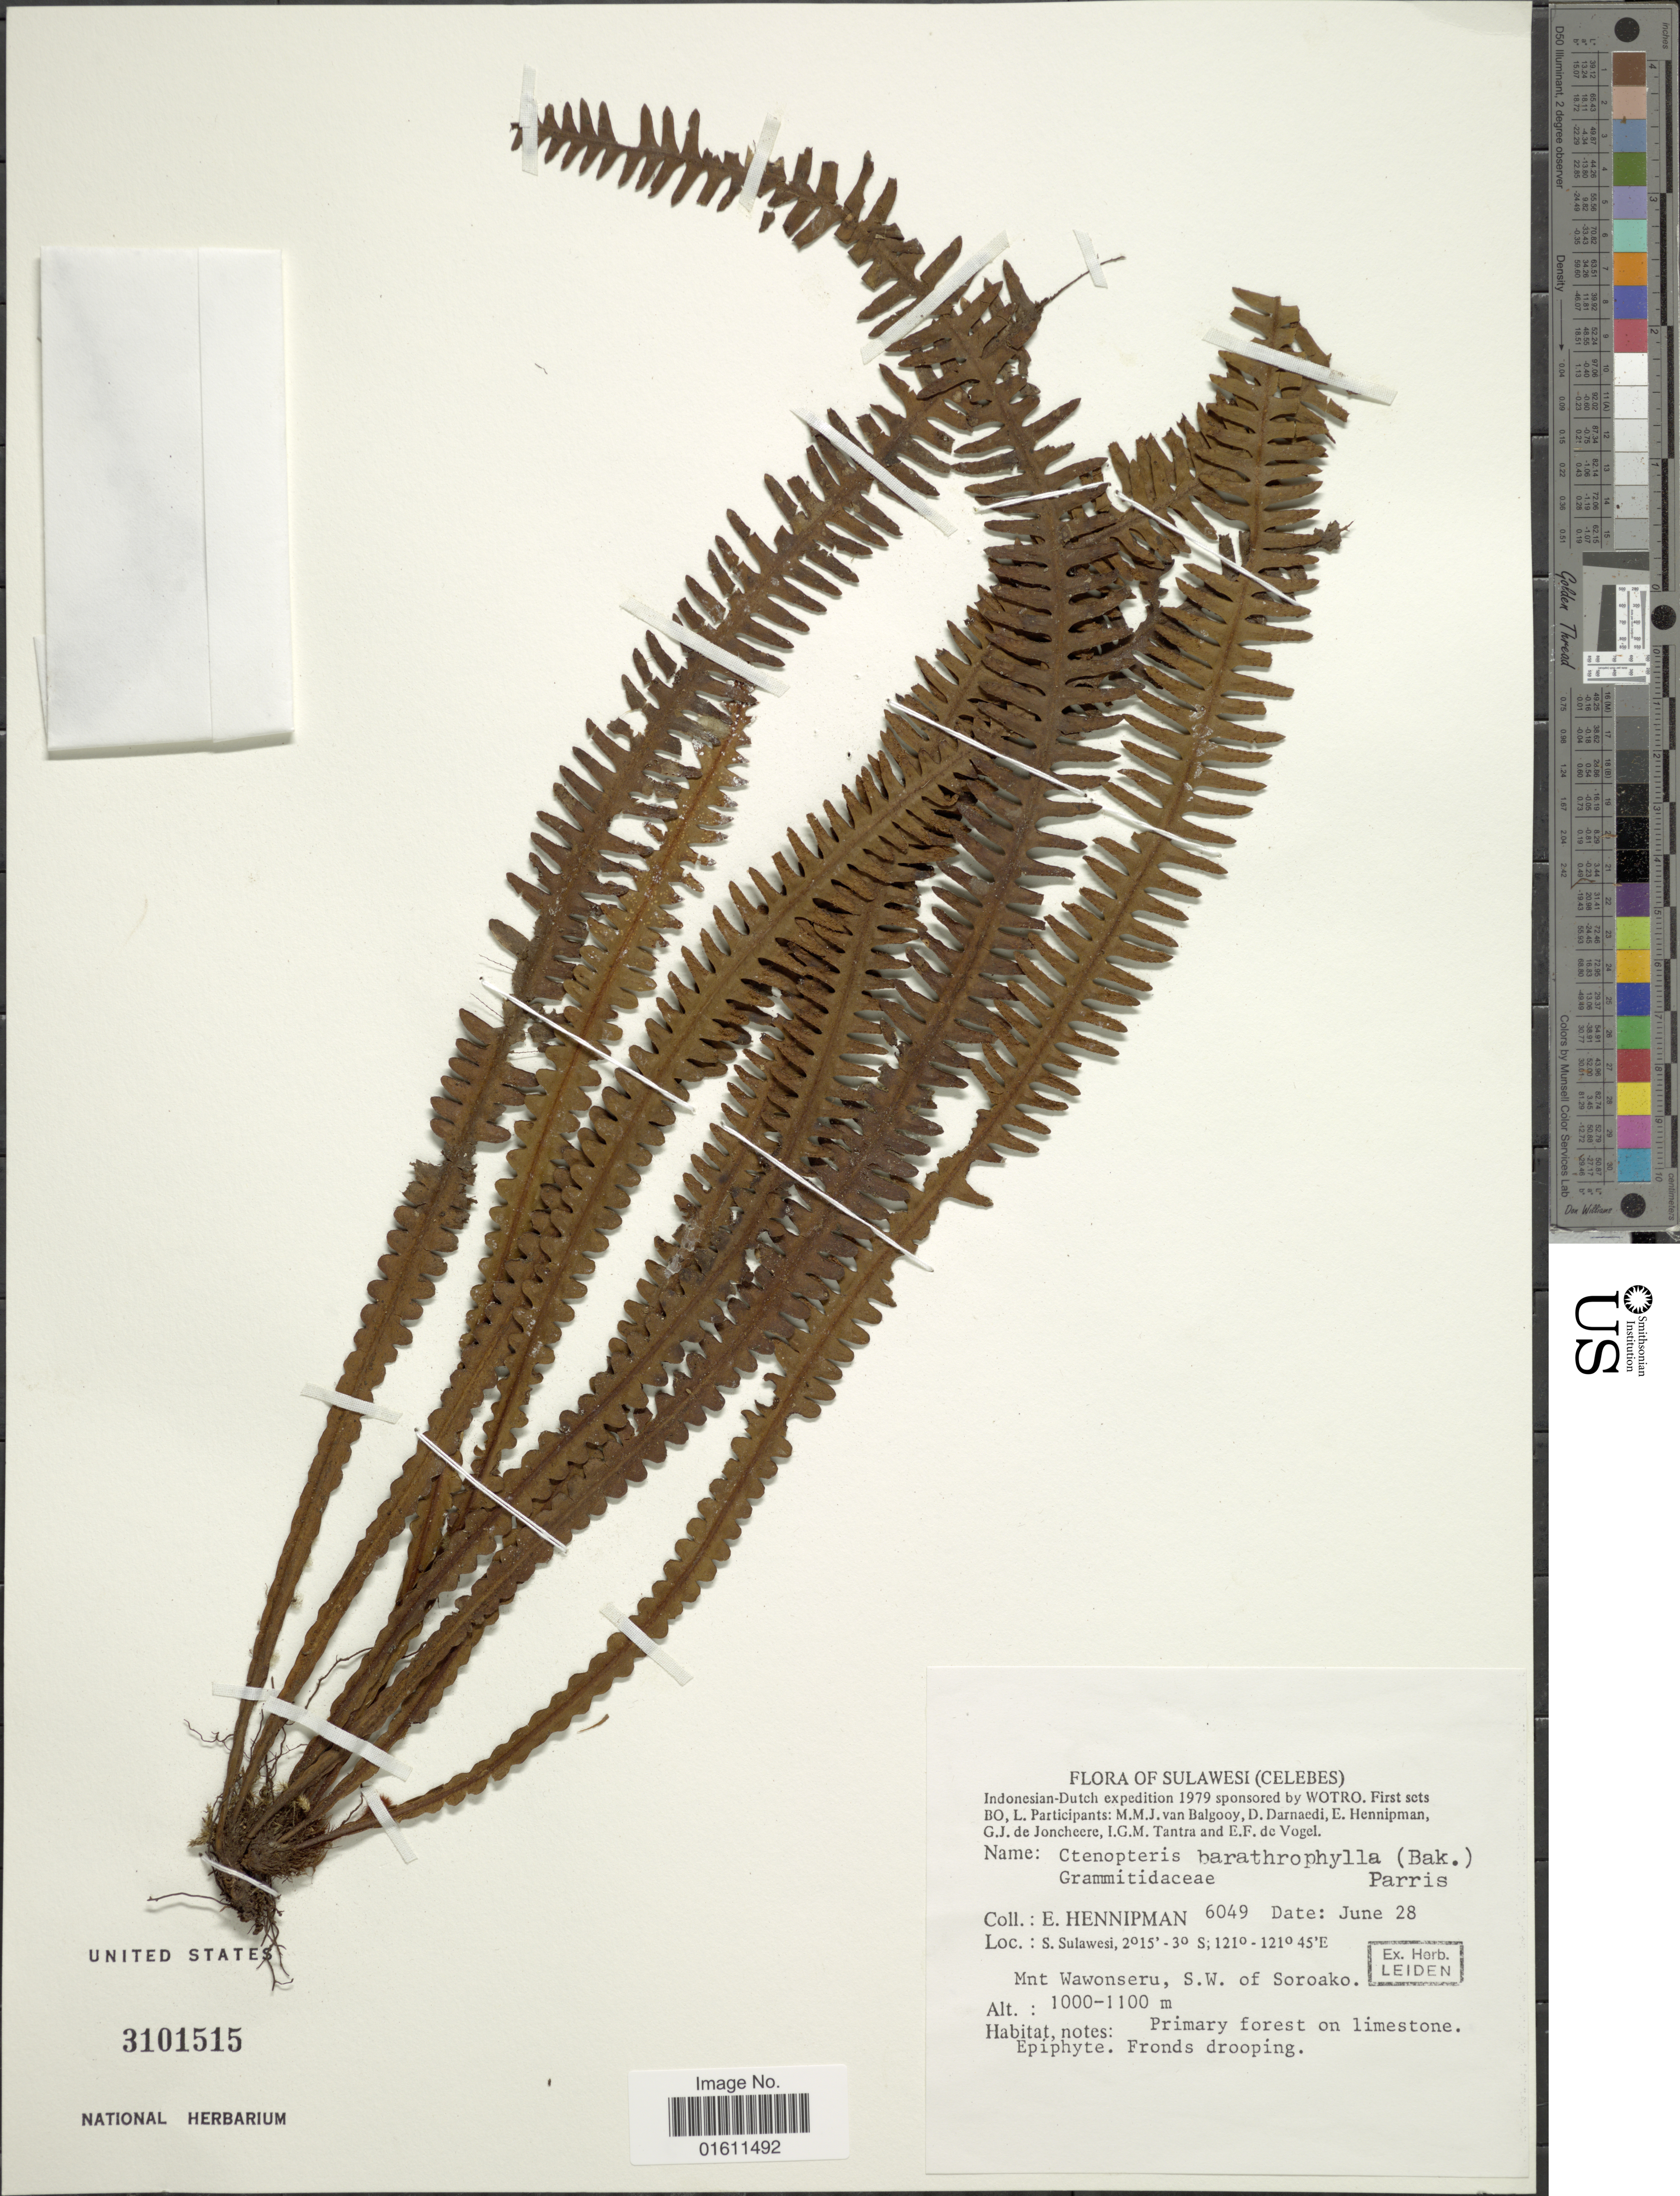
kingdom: Plantae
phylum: Tracheophyta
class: Polypodiopsida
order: Polypodiales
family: Polypodiaceae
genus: Prosaptia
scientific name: Prosaptia barathrophylla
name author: (Baker) M.G. Price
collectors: E. Hennipman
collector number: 6049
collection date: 1979-06-28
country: Indonesia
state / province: Sulawesi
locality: Sulawesi (Celebes), Mnt Wawonseru, S.W. of Soroako.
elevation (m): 1000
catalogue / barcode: US 3101515